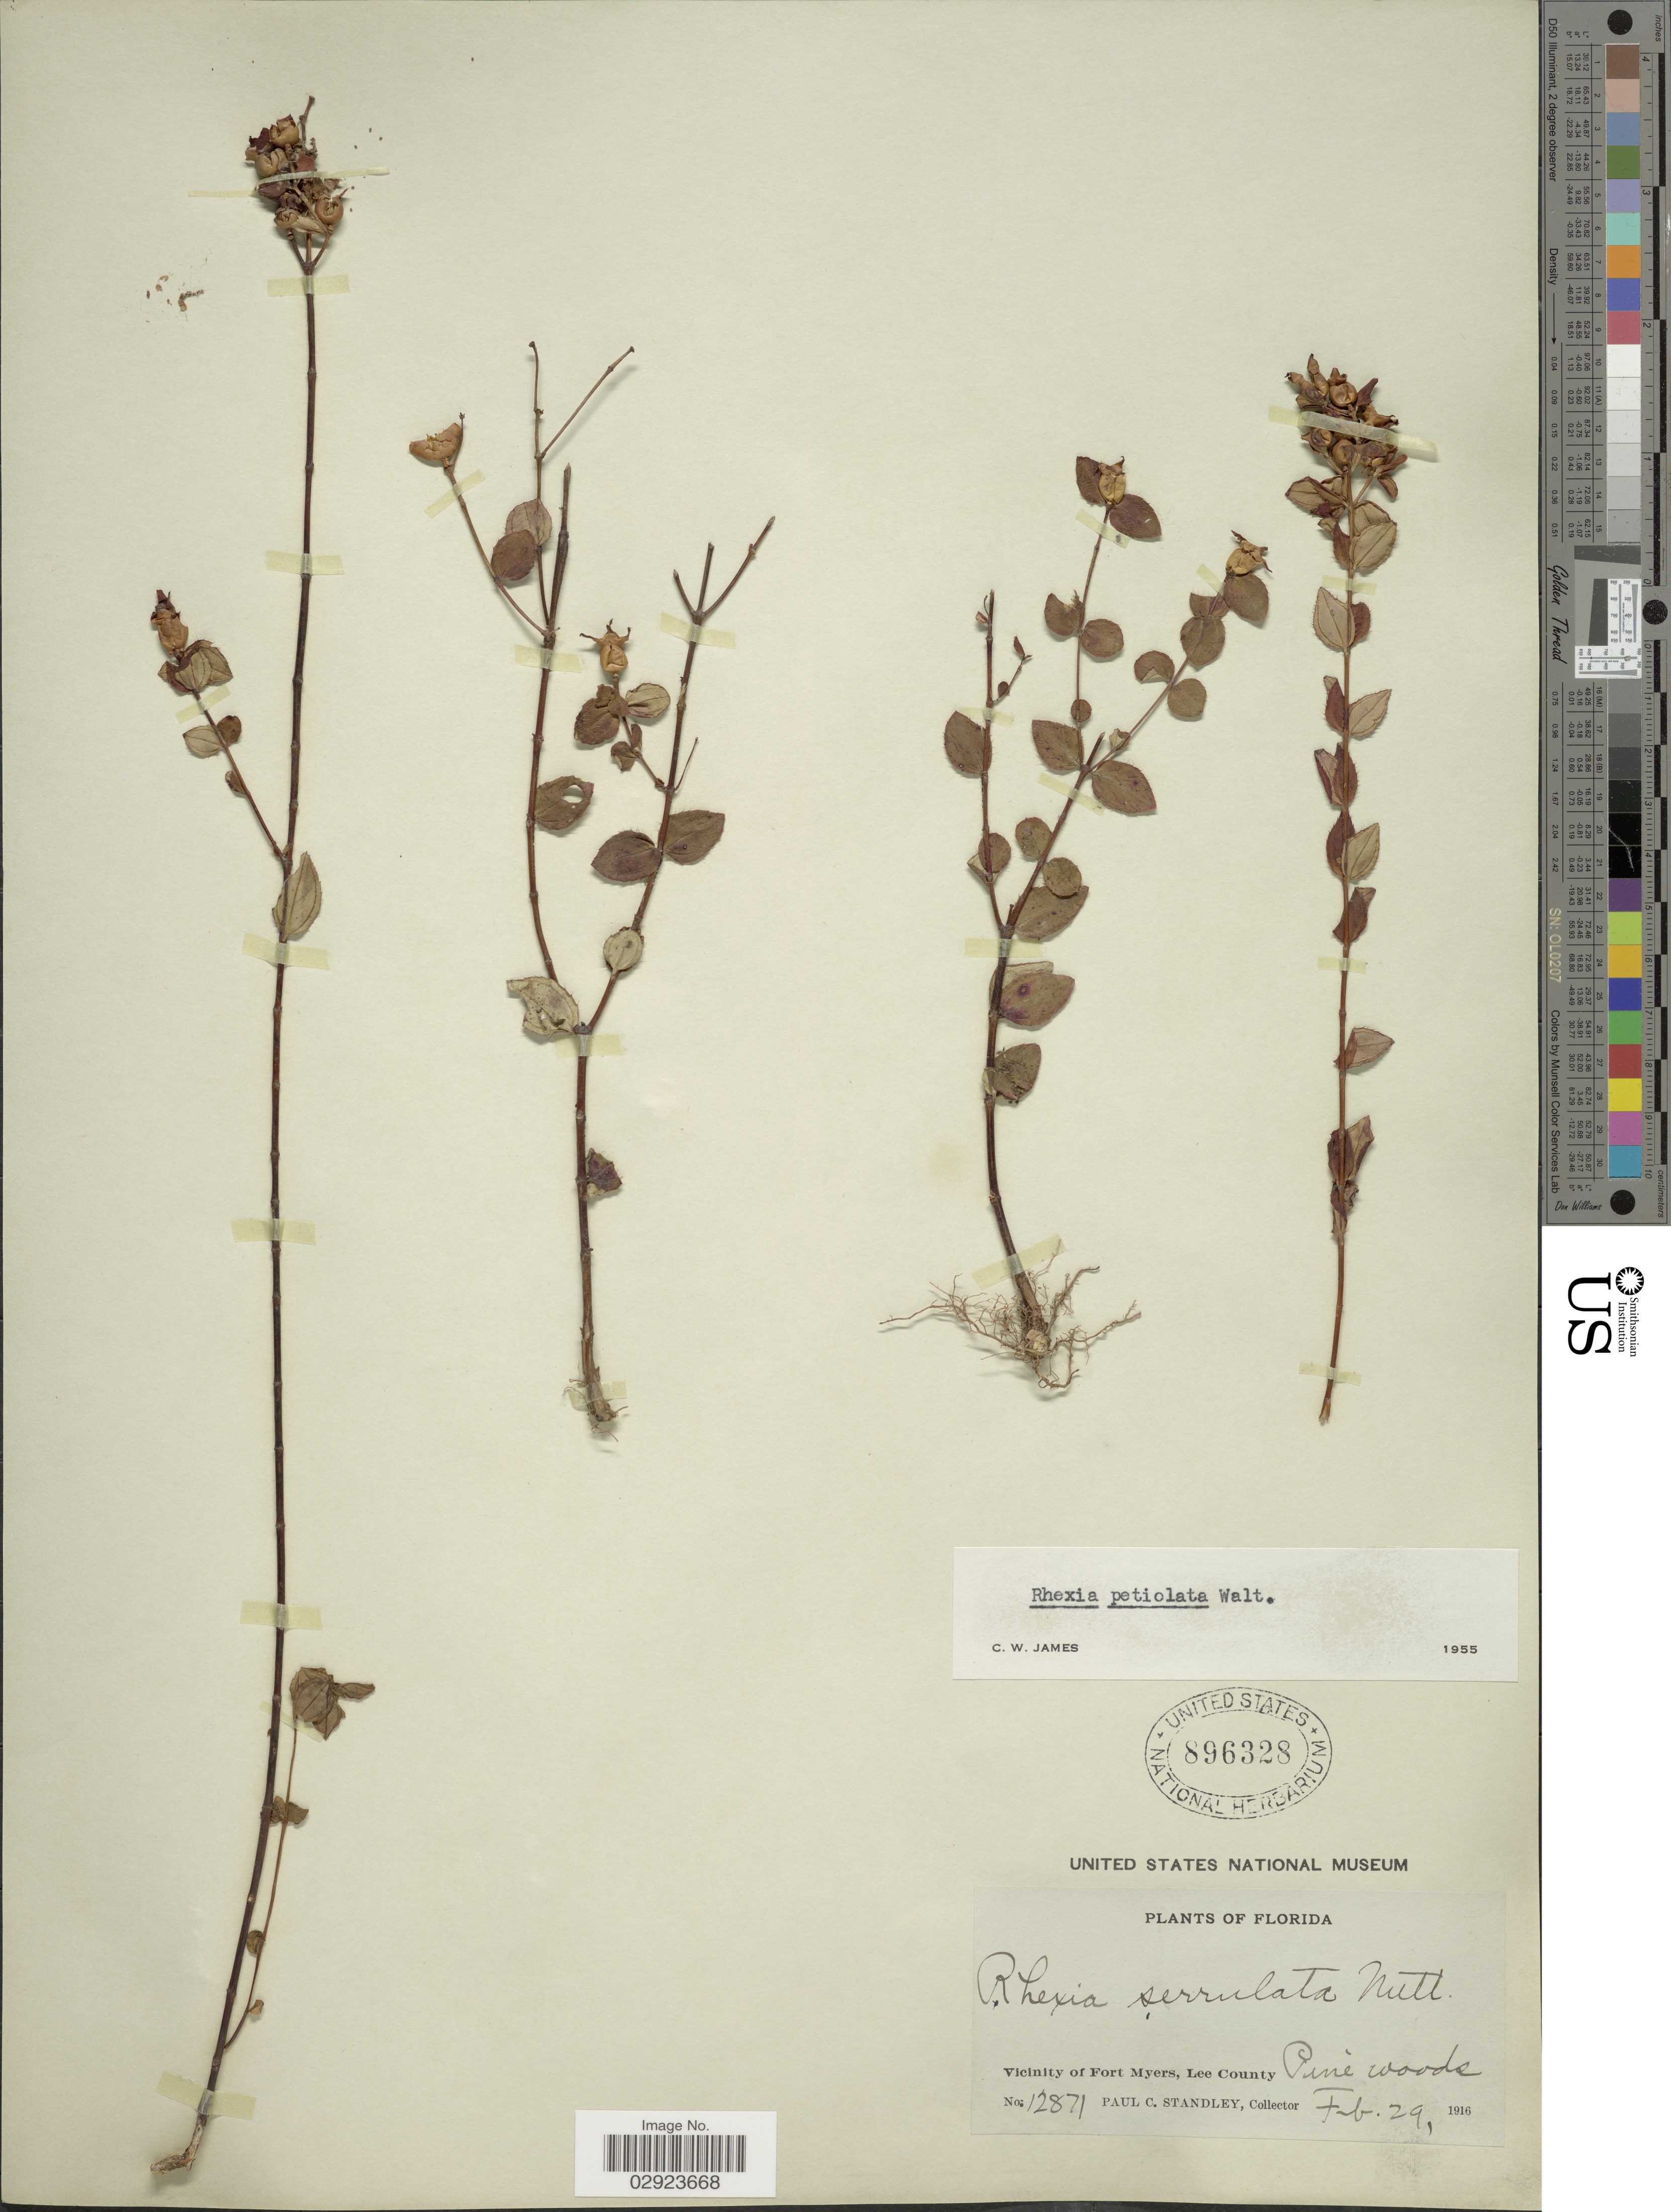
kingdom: Plantae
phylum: Tracheophyta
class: Magnoliopsida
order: Myrtales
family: Melastomataceae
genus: Rhexia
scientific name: Rhexia petiolata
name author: Walter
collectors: P. C. Standley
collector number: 12871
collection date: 1916-02-29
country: United States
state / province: Florida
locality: Vicinity of Fort Myers, Lee County.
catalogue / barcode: US 896328